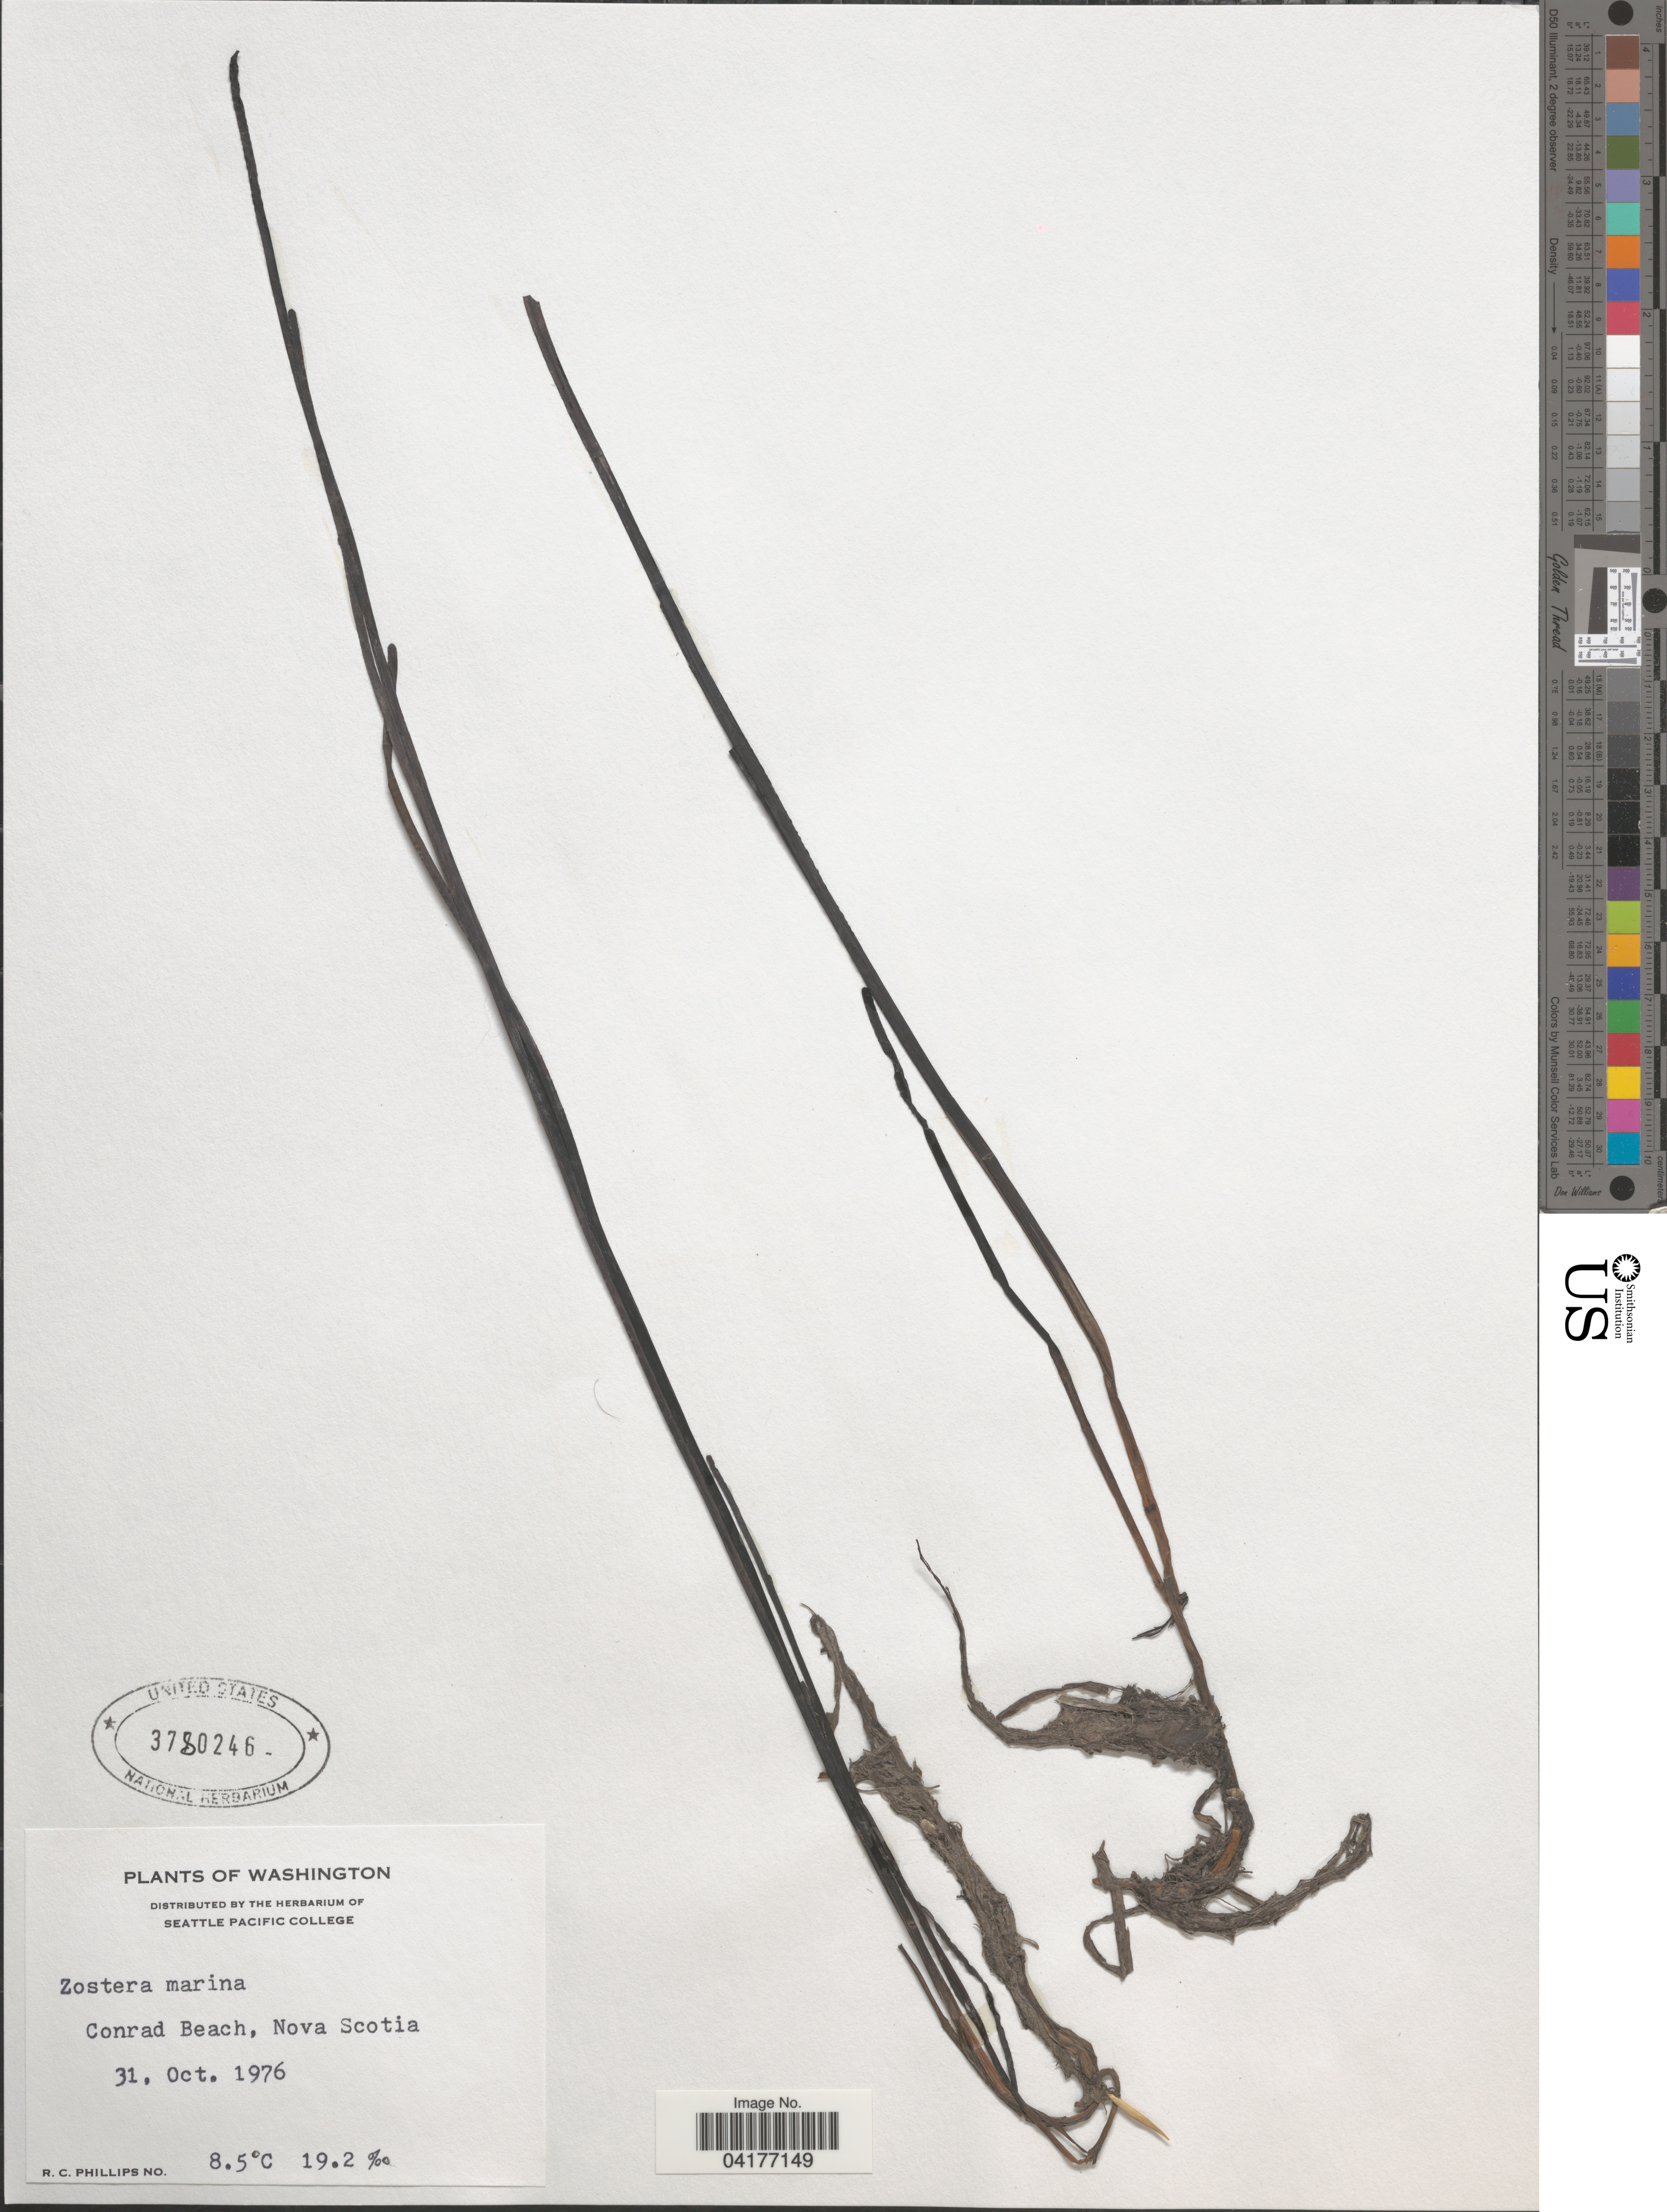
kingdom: Plantae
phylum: Tracheophyta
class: Liliopsida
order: Alismatales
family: Zosteraceae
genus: Zostera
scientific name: Zostera marina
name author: L.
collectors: R. C. Phillips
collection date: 1976-10-31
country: Canada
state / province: Nova Scotia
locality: Conrad Beach.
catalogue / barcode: US 3780246